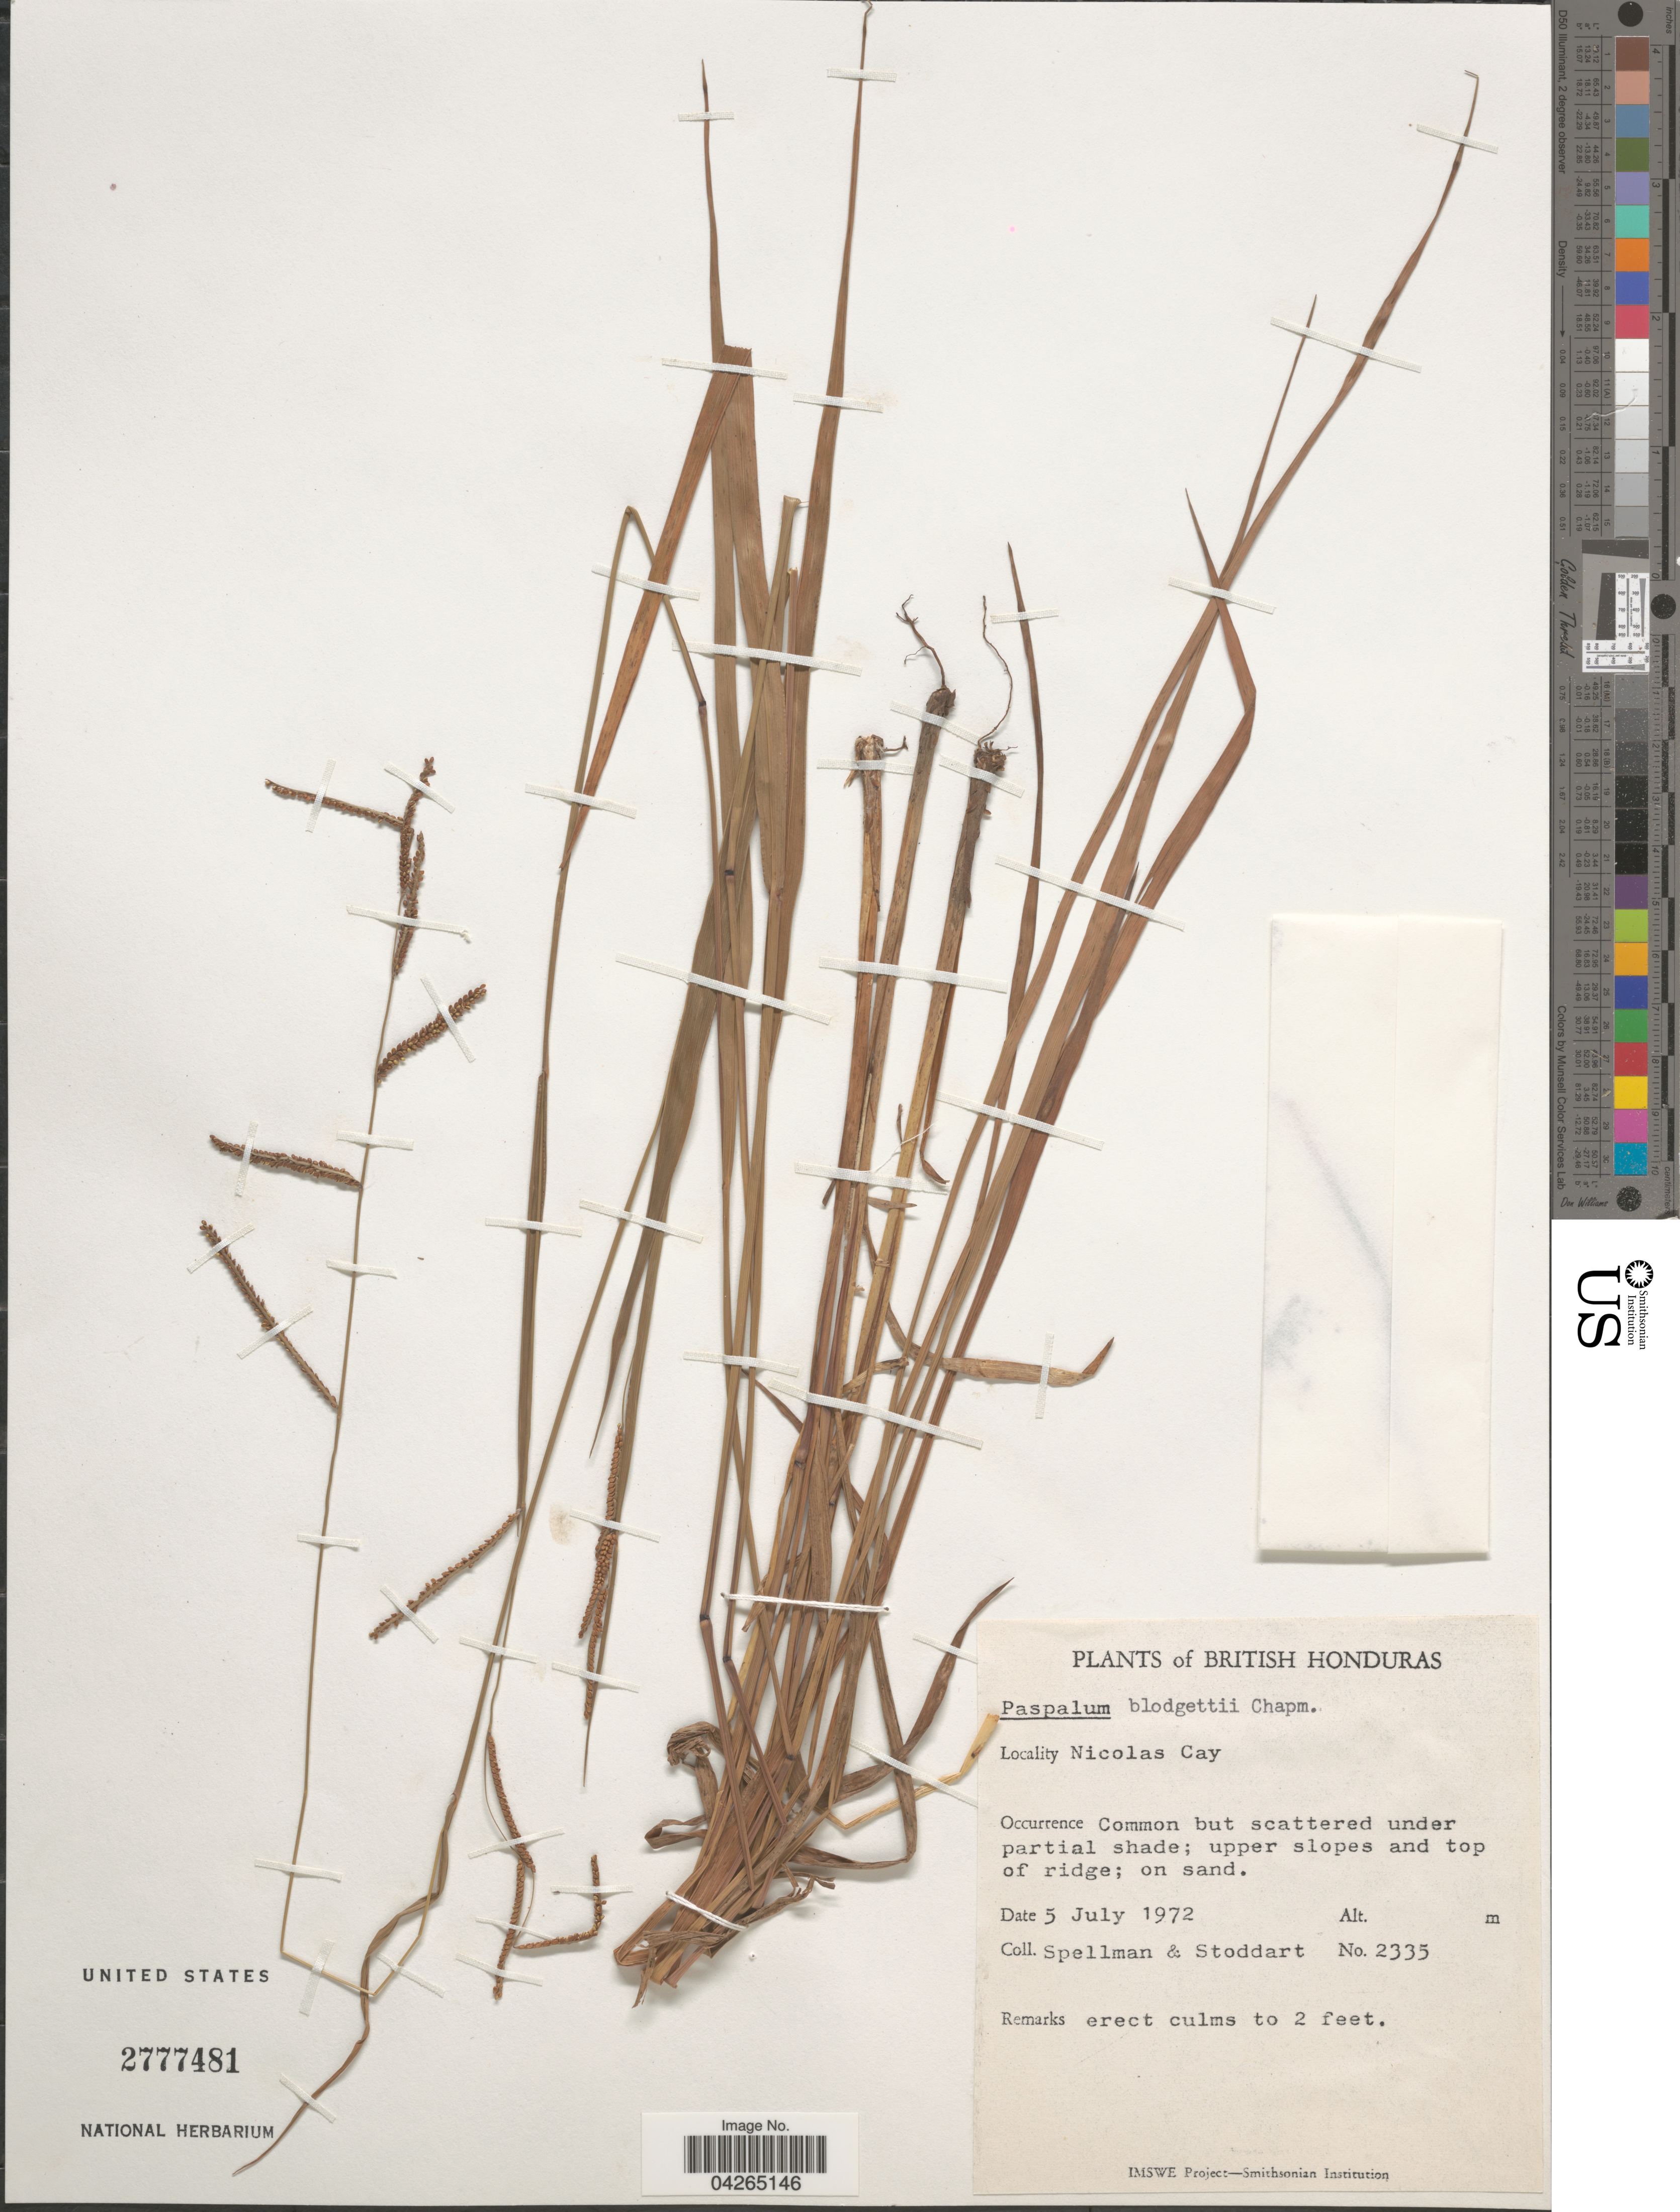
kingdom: Plantae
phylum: Tracheophyta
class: Liliopsida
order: Poales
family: Poaceae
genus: Paspalum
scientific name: Paspalum blodgettii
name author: Chapm.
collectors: Spellman, -- & -. Stoddart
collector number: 2335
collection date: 1972-07-05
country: Belize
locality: British Honduras. Nicolas Cay.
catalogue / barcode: US 2777481